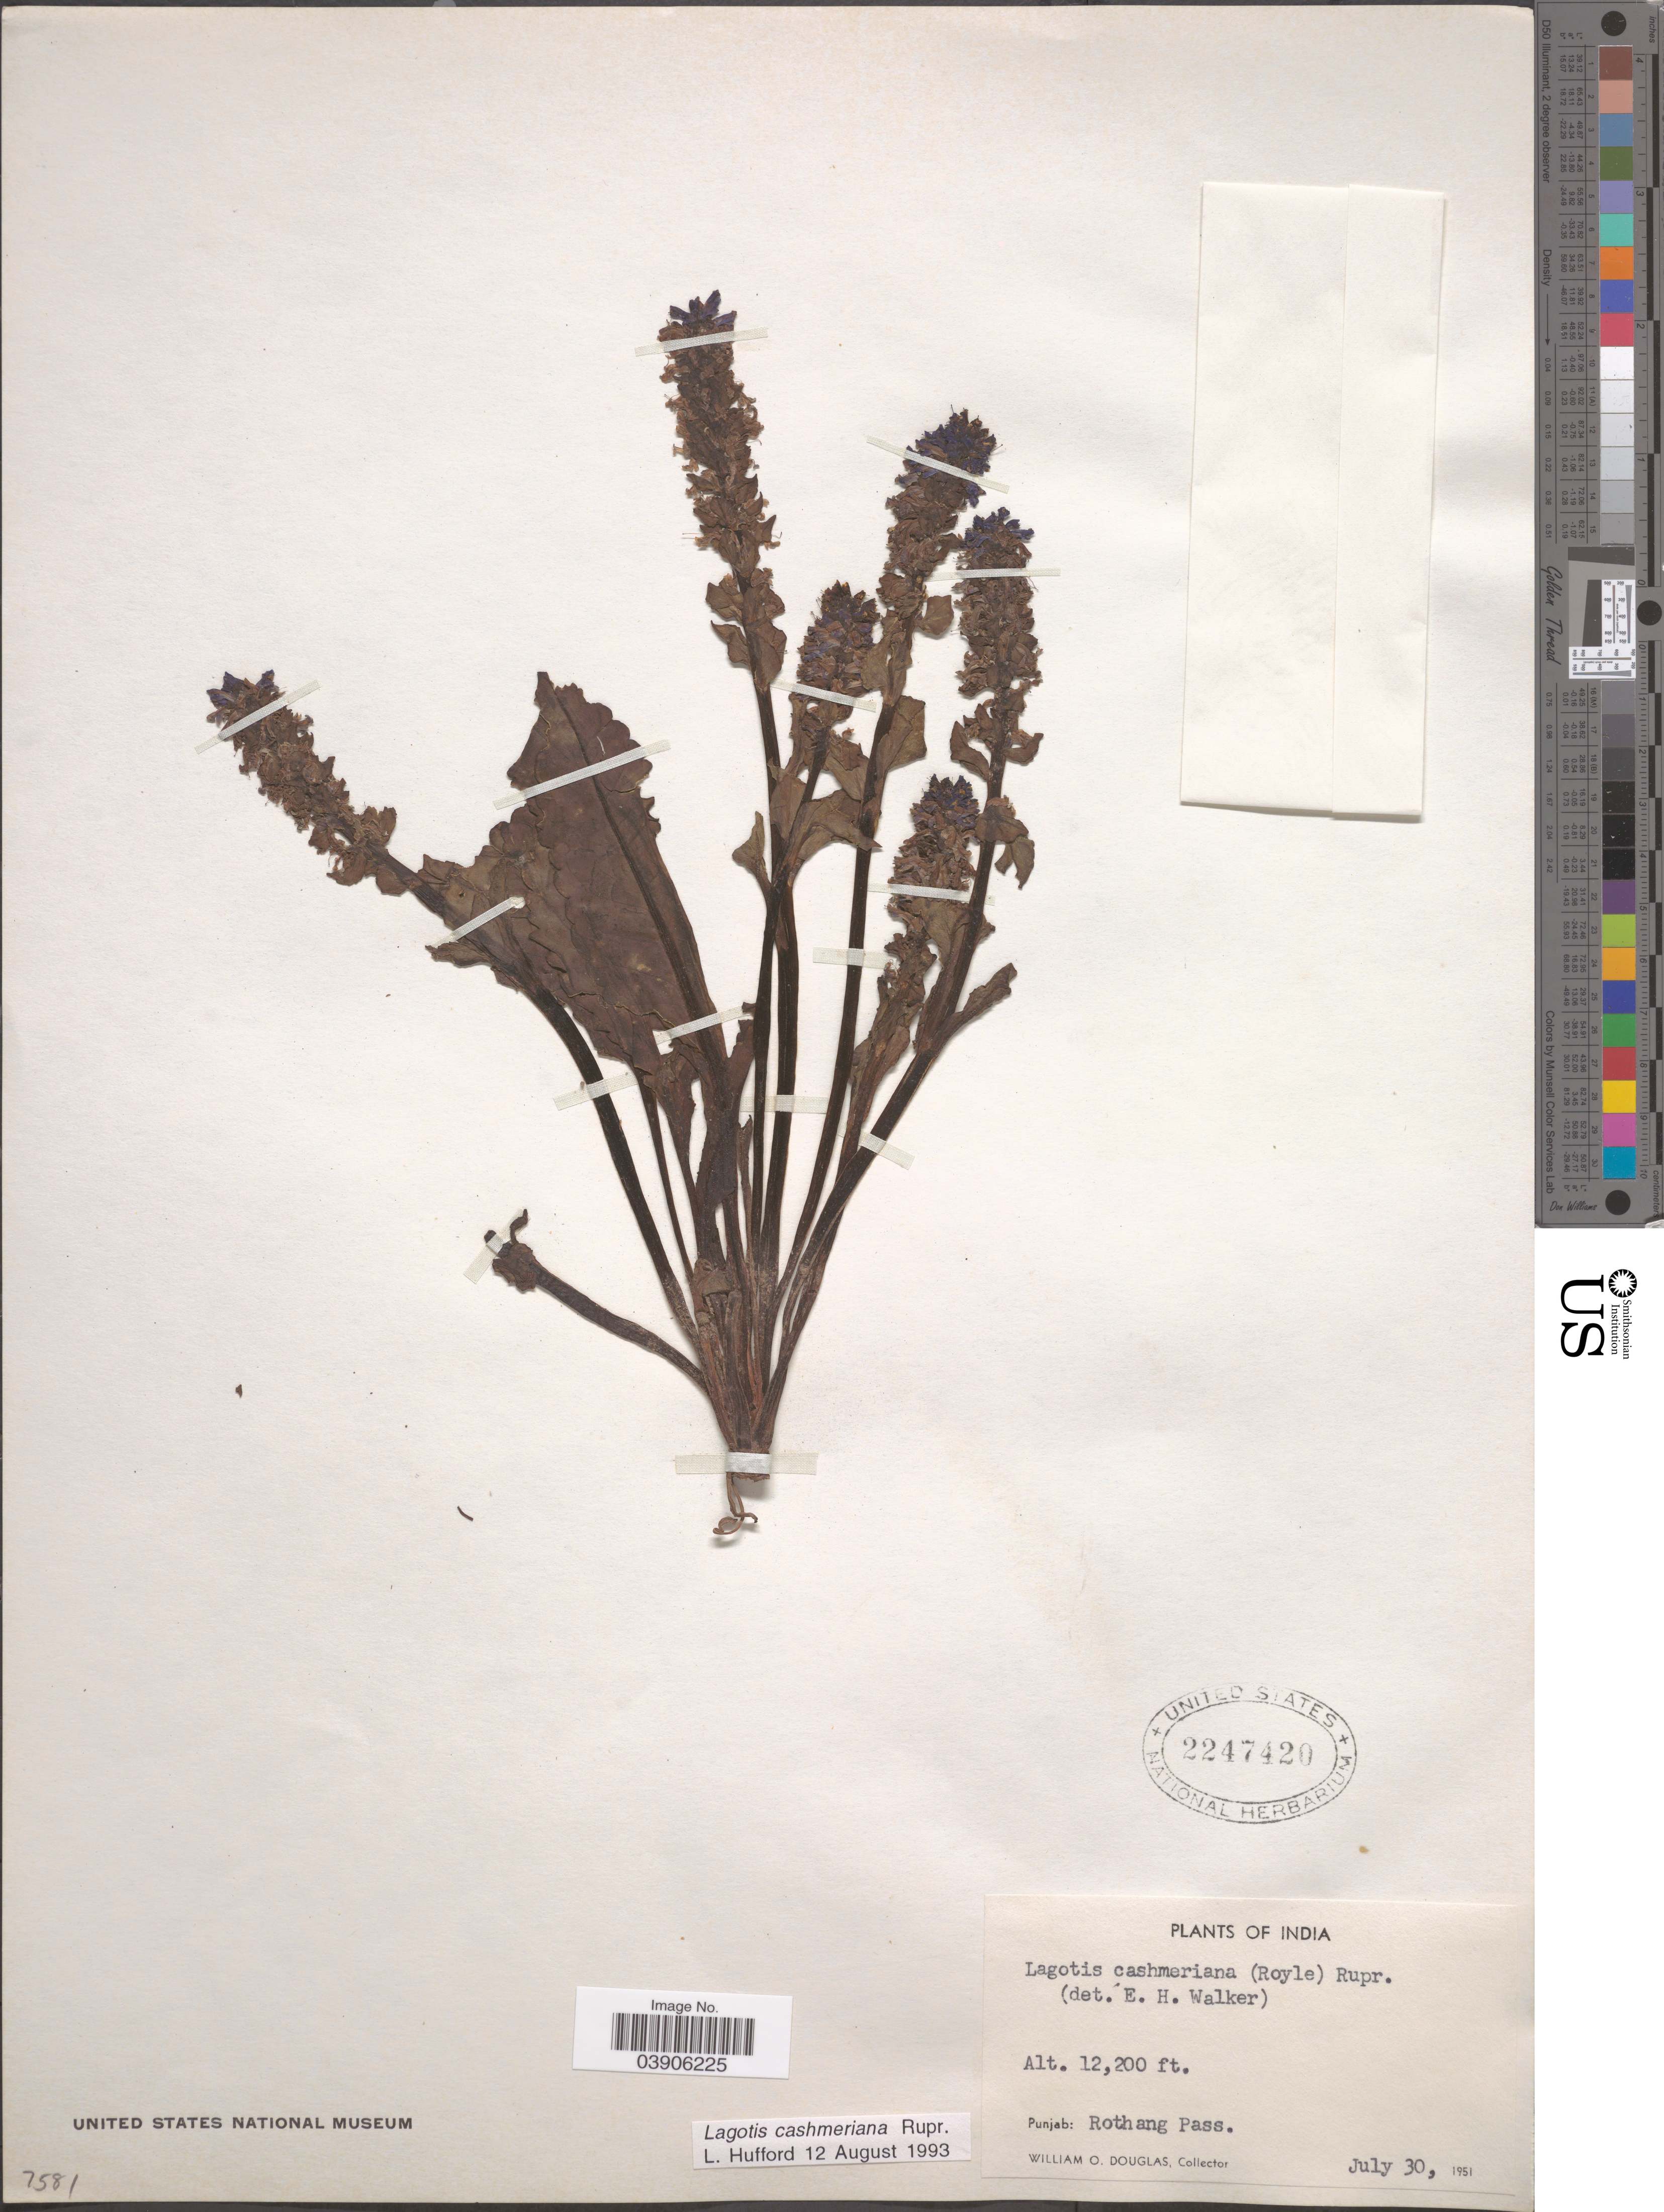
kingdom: Plantae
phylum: Tracheophyta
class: Magnoliopsida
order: Lamiales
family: Plantaginaceae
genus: Lagotis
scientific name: Lagotis cashmeriana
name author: Rupr.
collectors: W. Douglas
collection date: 1951-07-30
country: India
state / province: Punjab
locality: Punjab: Rothang Pass.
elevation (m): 3719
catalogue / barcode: US 2247420